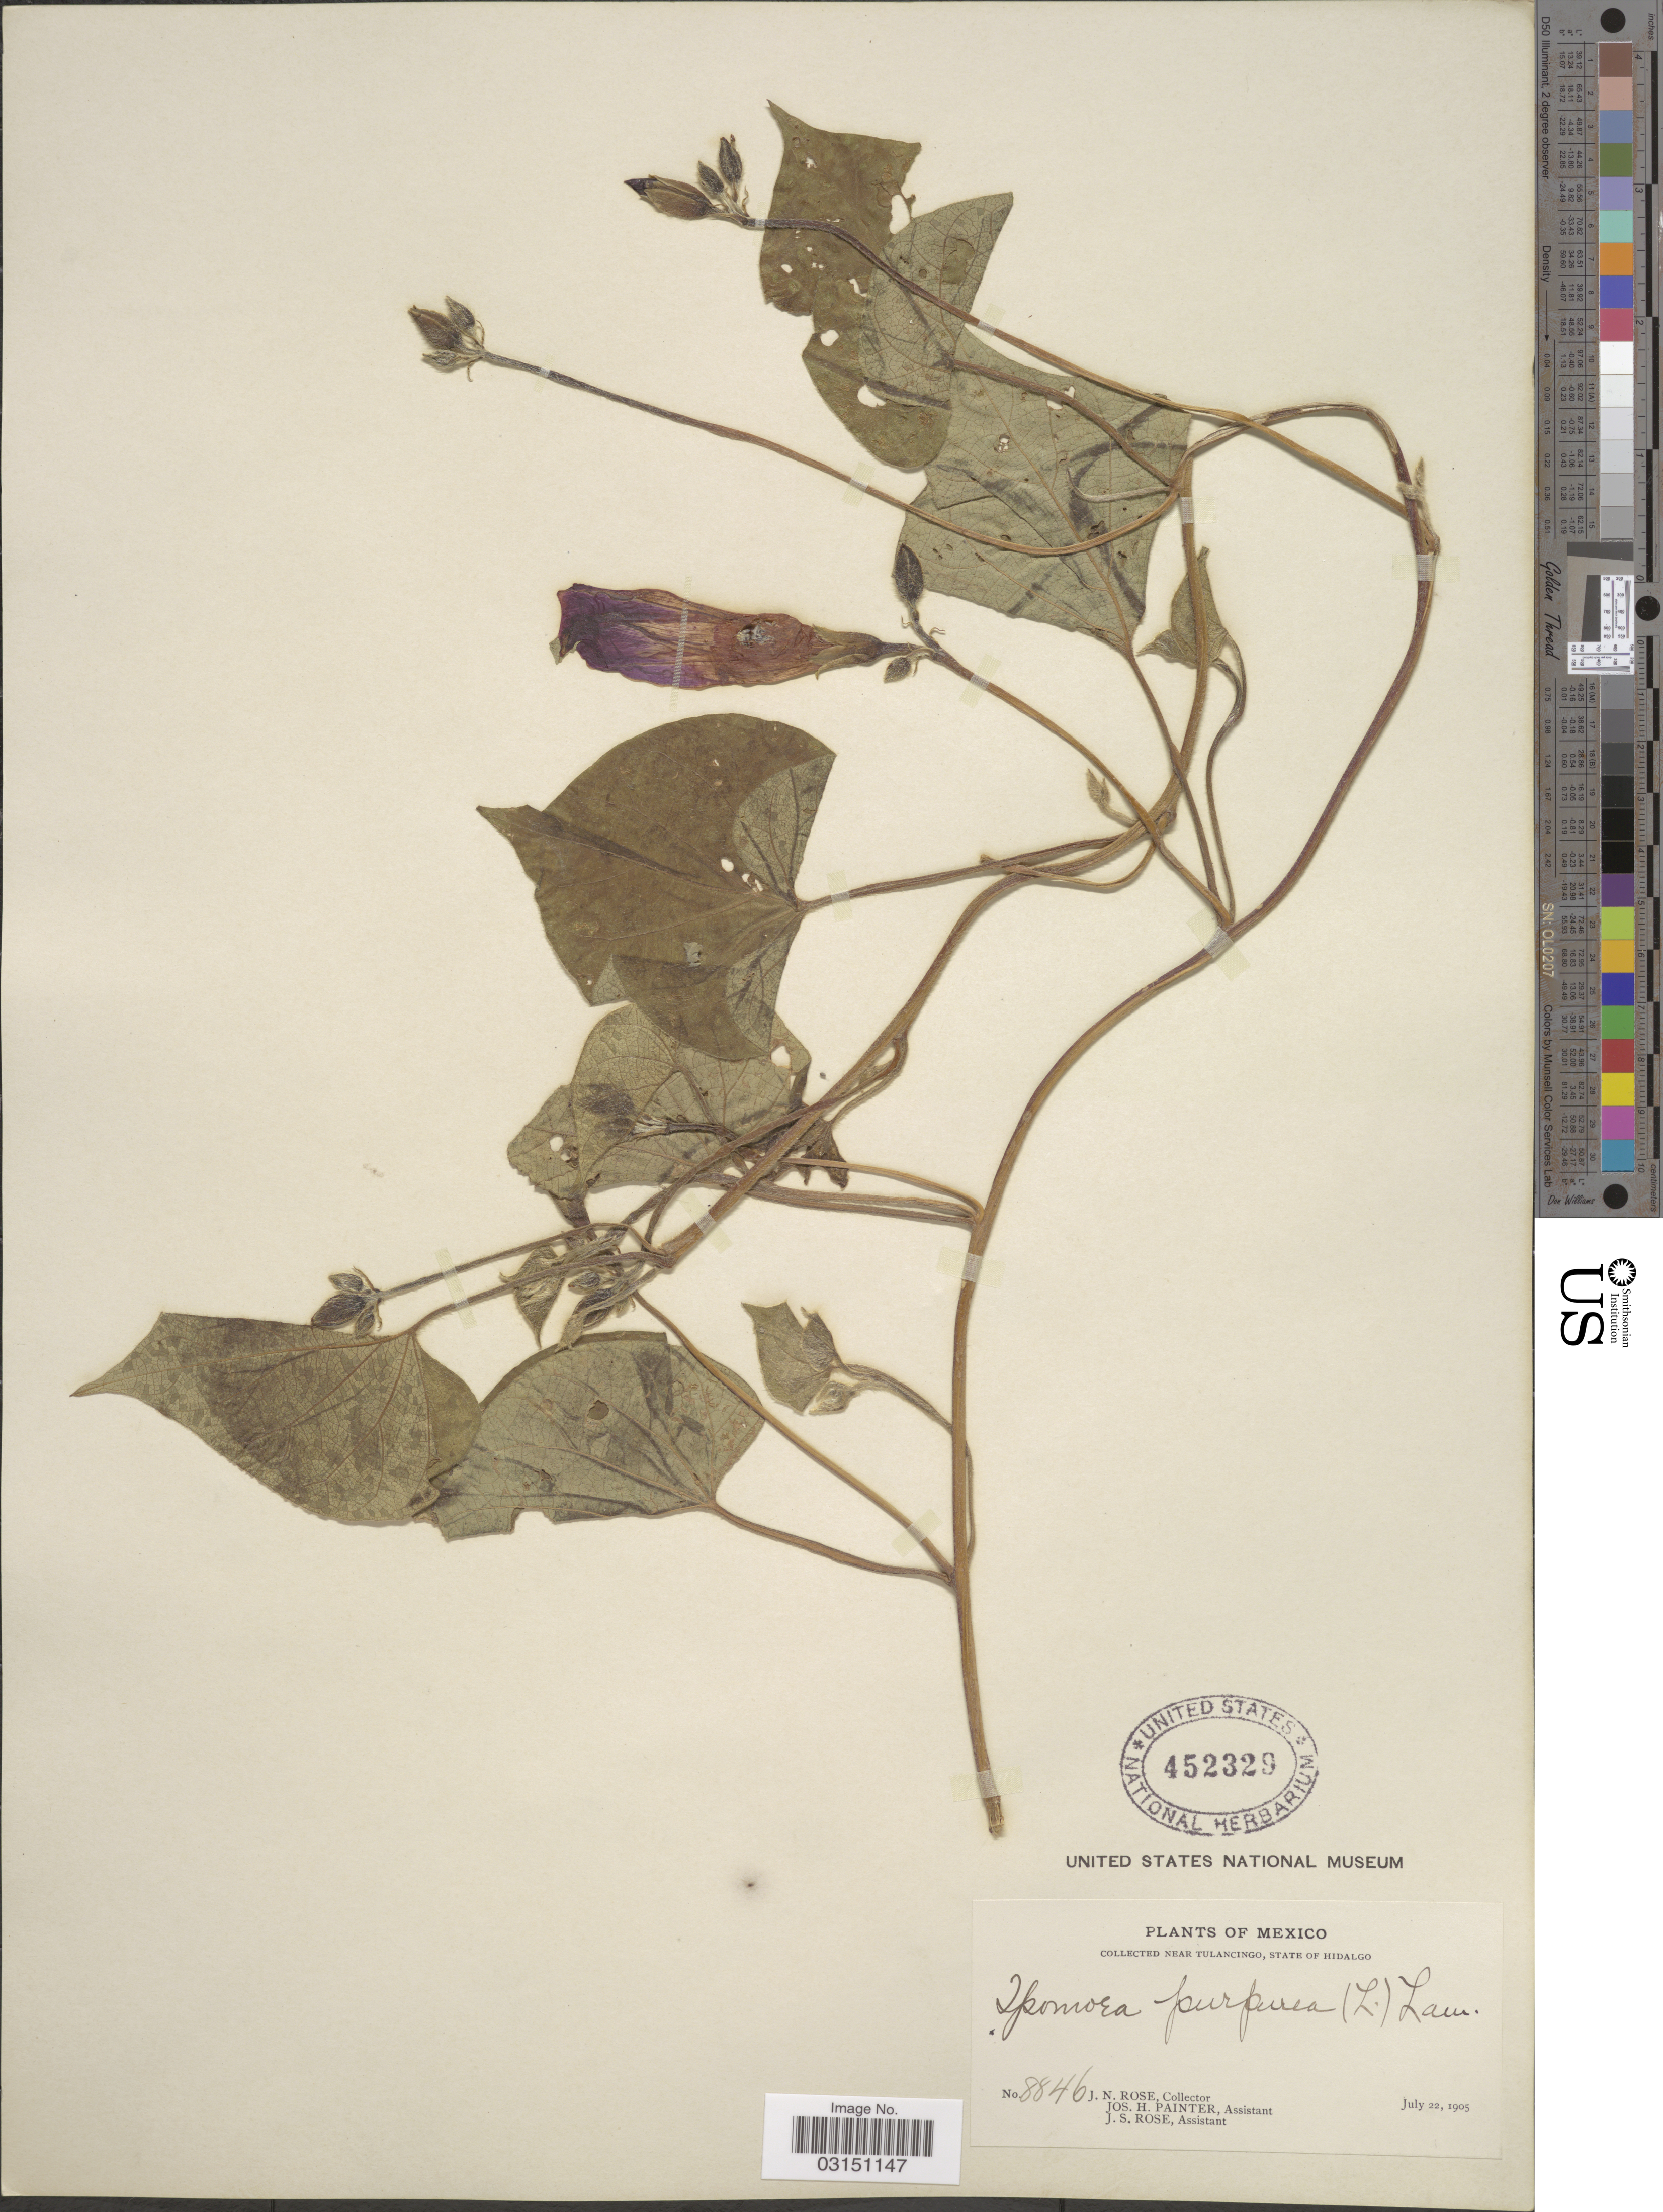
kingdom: Plantae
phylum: Tracheophyta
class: Magnoliopsida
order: Solanales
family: Convolvulaceae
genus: Ipomoea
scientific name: Ipomoea purpurea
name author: (L.) Roth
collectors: J. N. Rose, J. H. Painter & J. S. Rose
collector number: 8846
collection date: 1905-07-22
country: Mexico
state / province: Hidalgo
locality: Near Tulancingo.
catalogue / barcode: US 452329